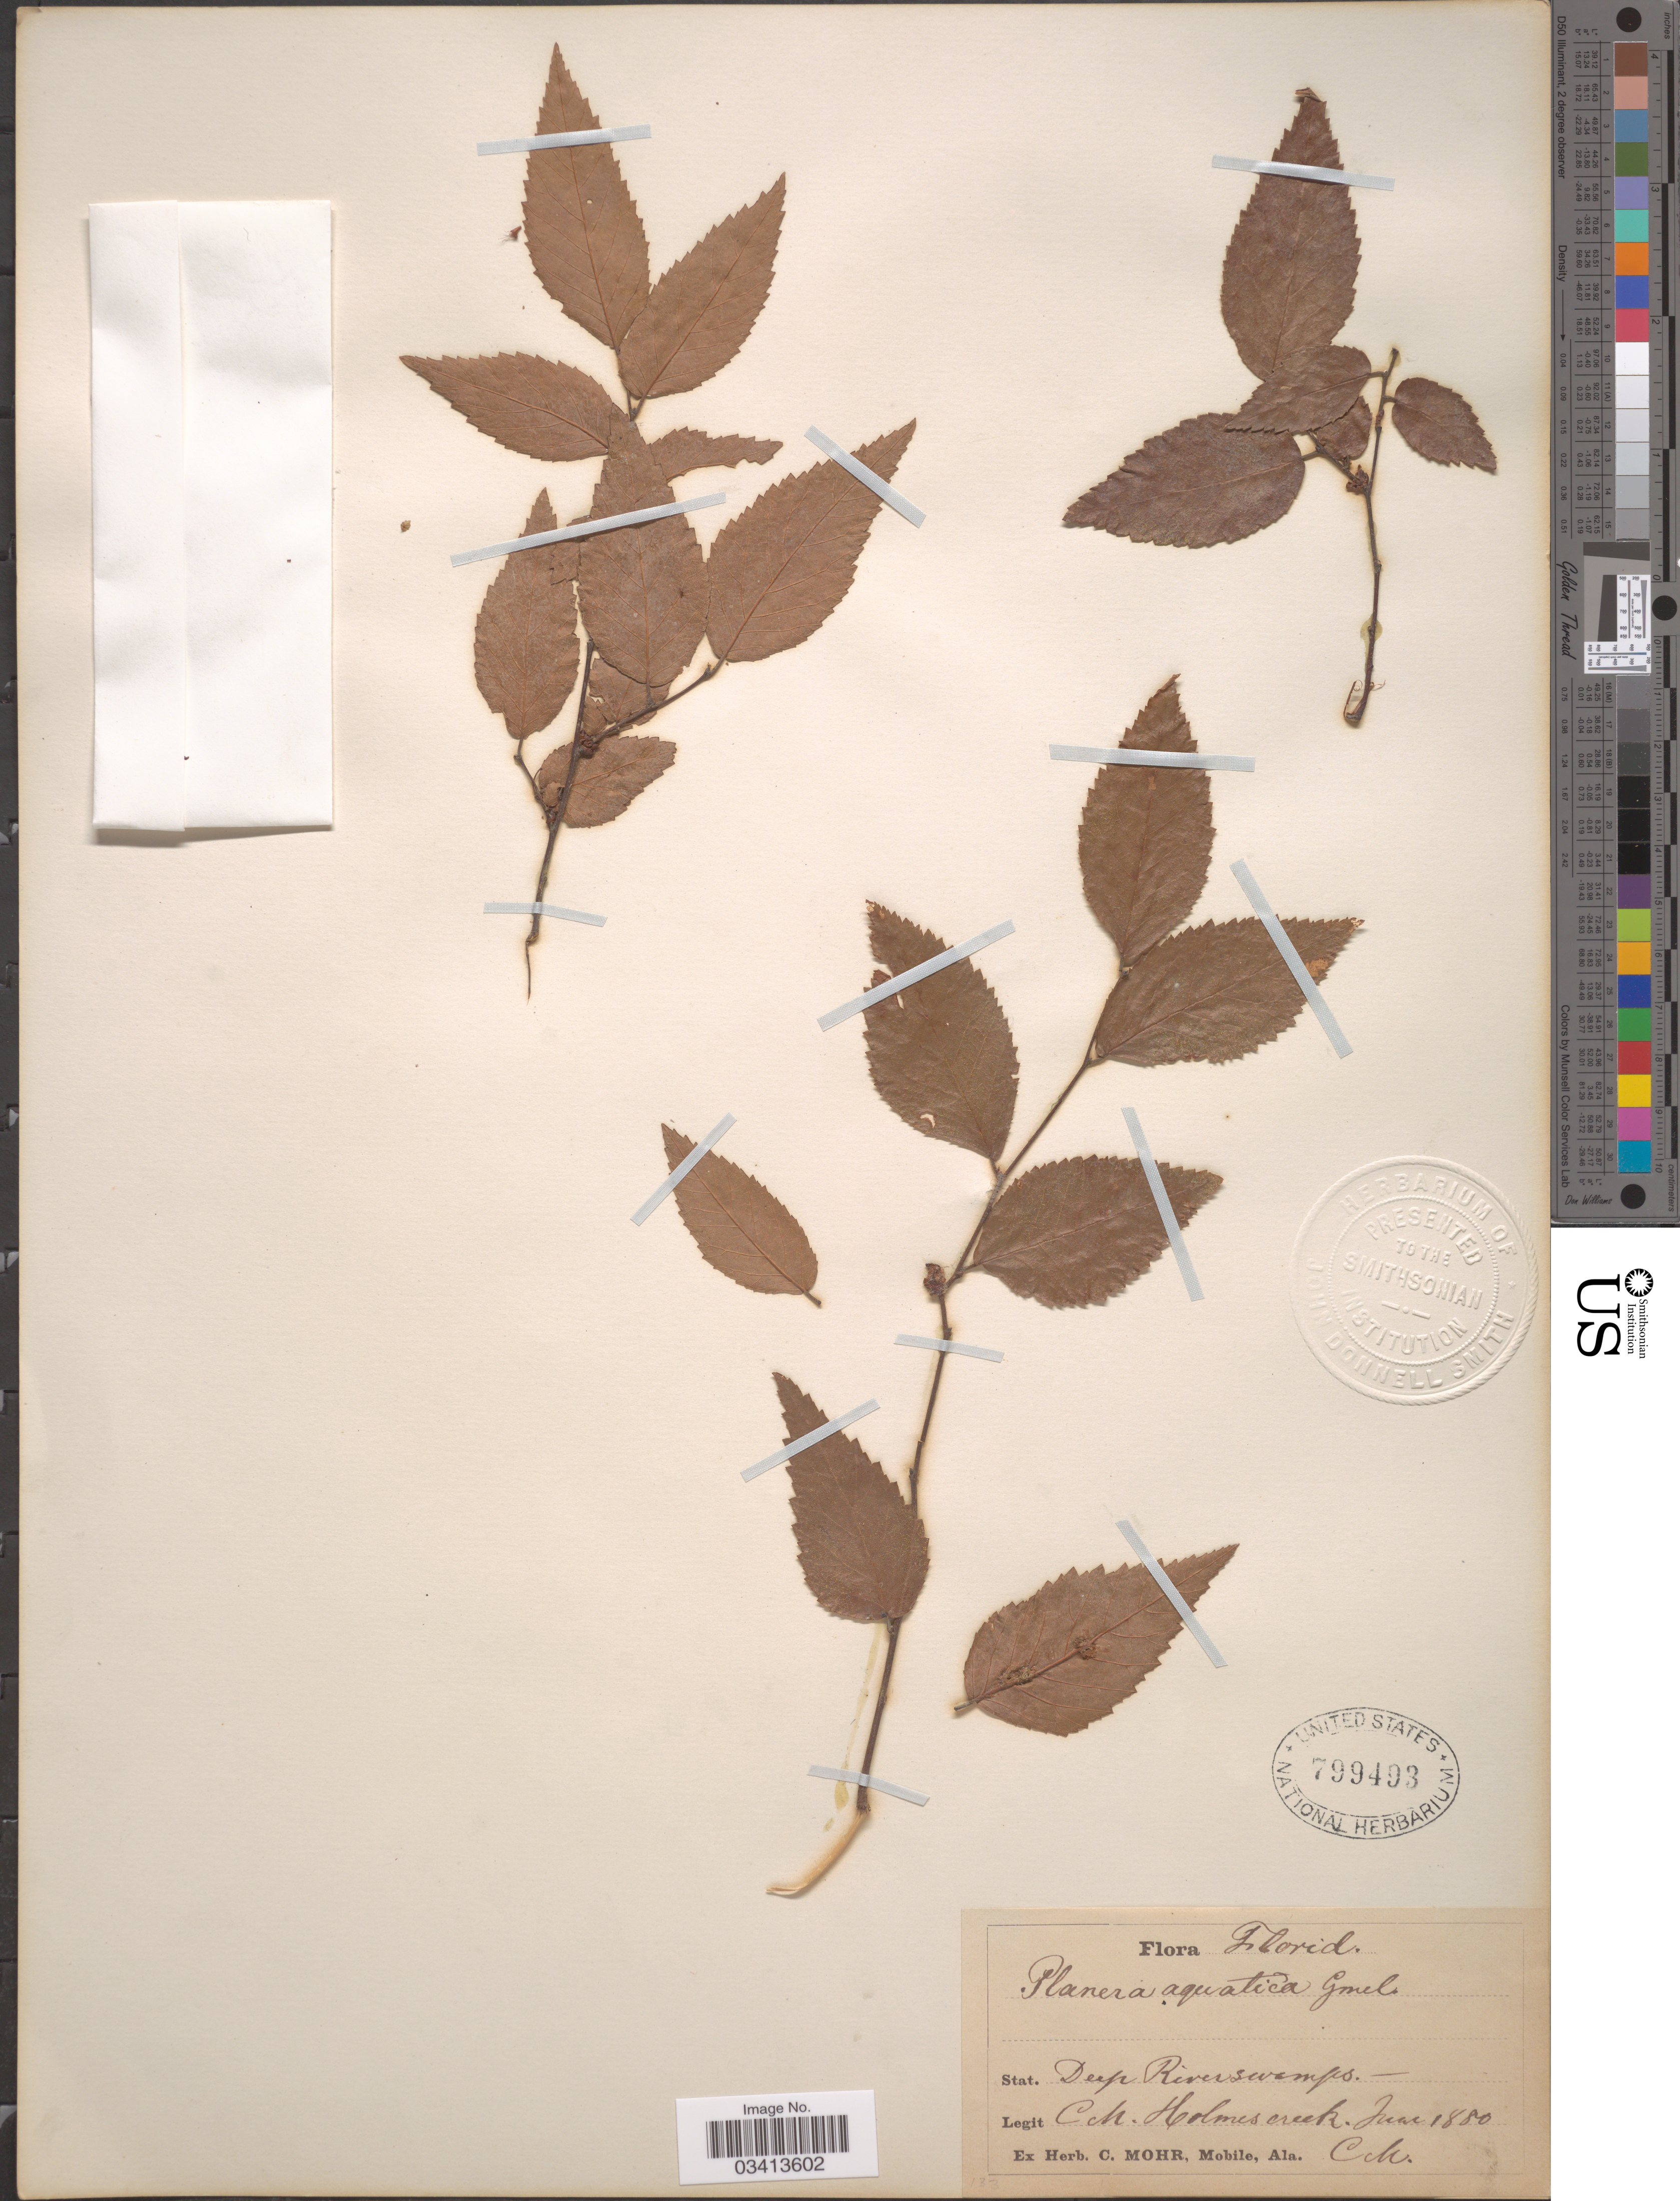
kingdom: Plantae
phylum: Tracheophyta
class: Magnoliopsida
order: Rosales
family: Ulmaceae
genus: Planera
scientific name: Planera aquatica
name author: J.F. Gmel.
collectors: C. T. Mohr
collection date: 1880-06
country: United States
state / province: Florida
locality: Holmes creek.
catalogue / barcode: US 799493